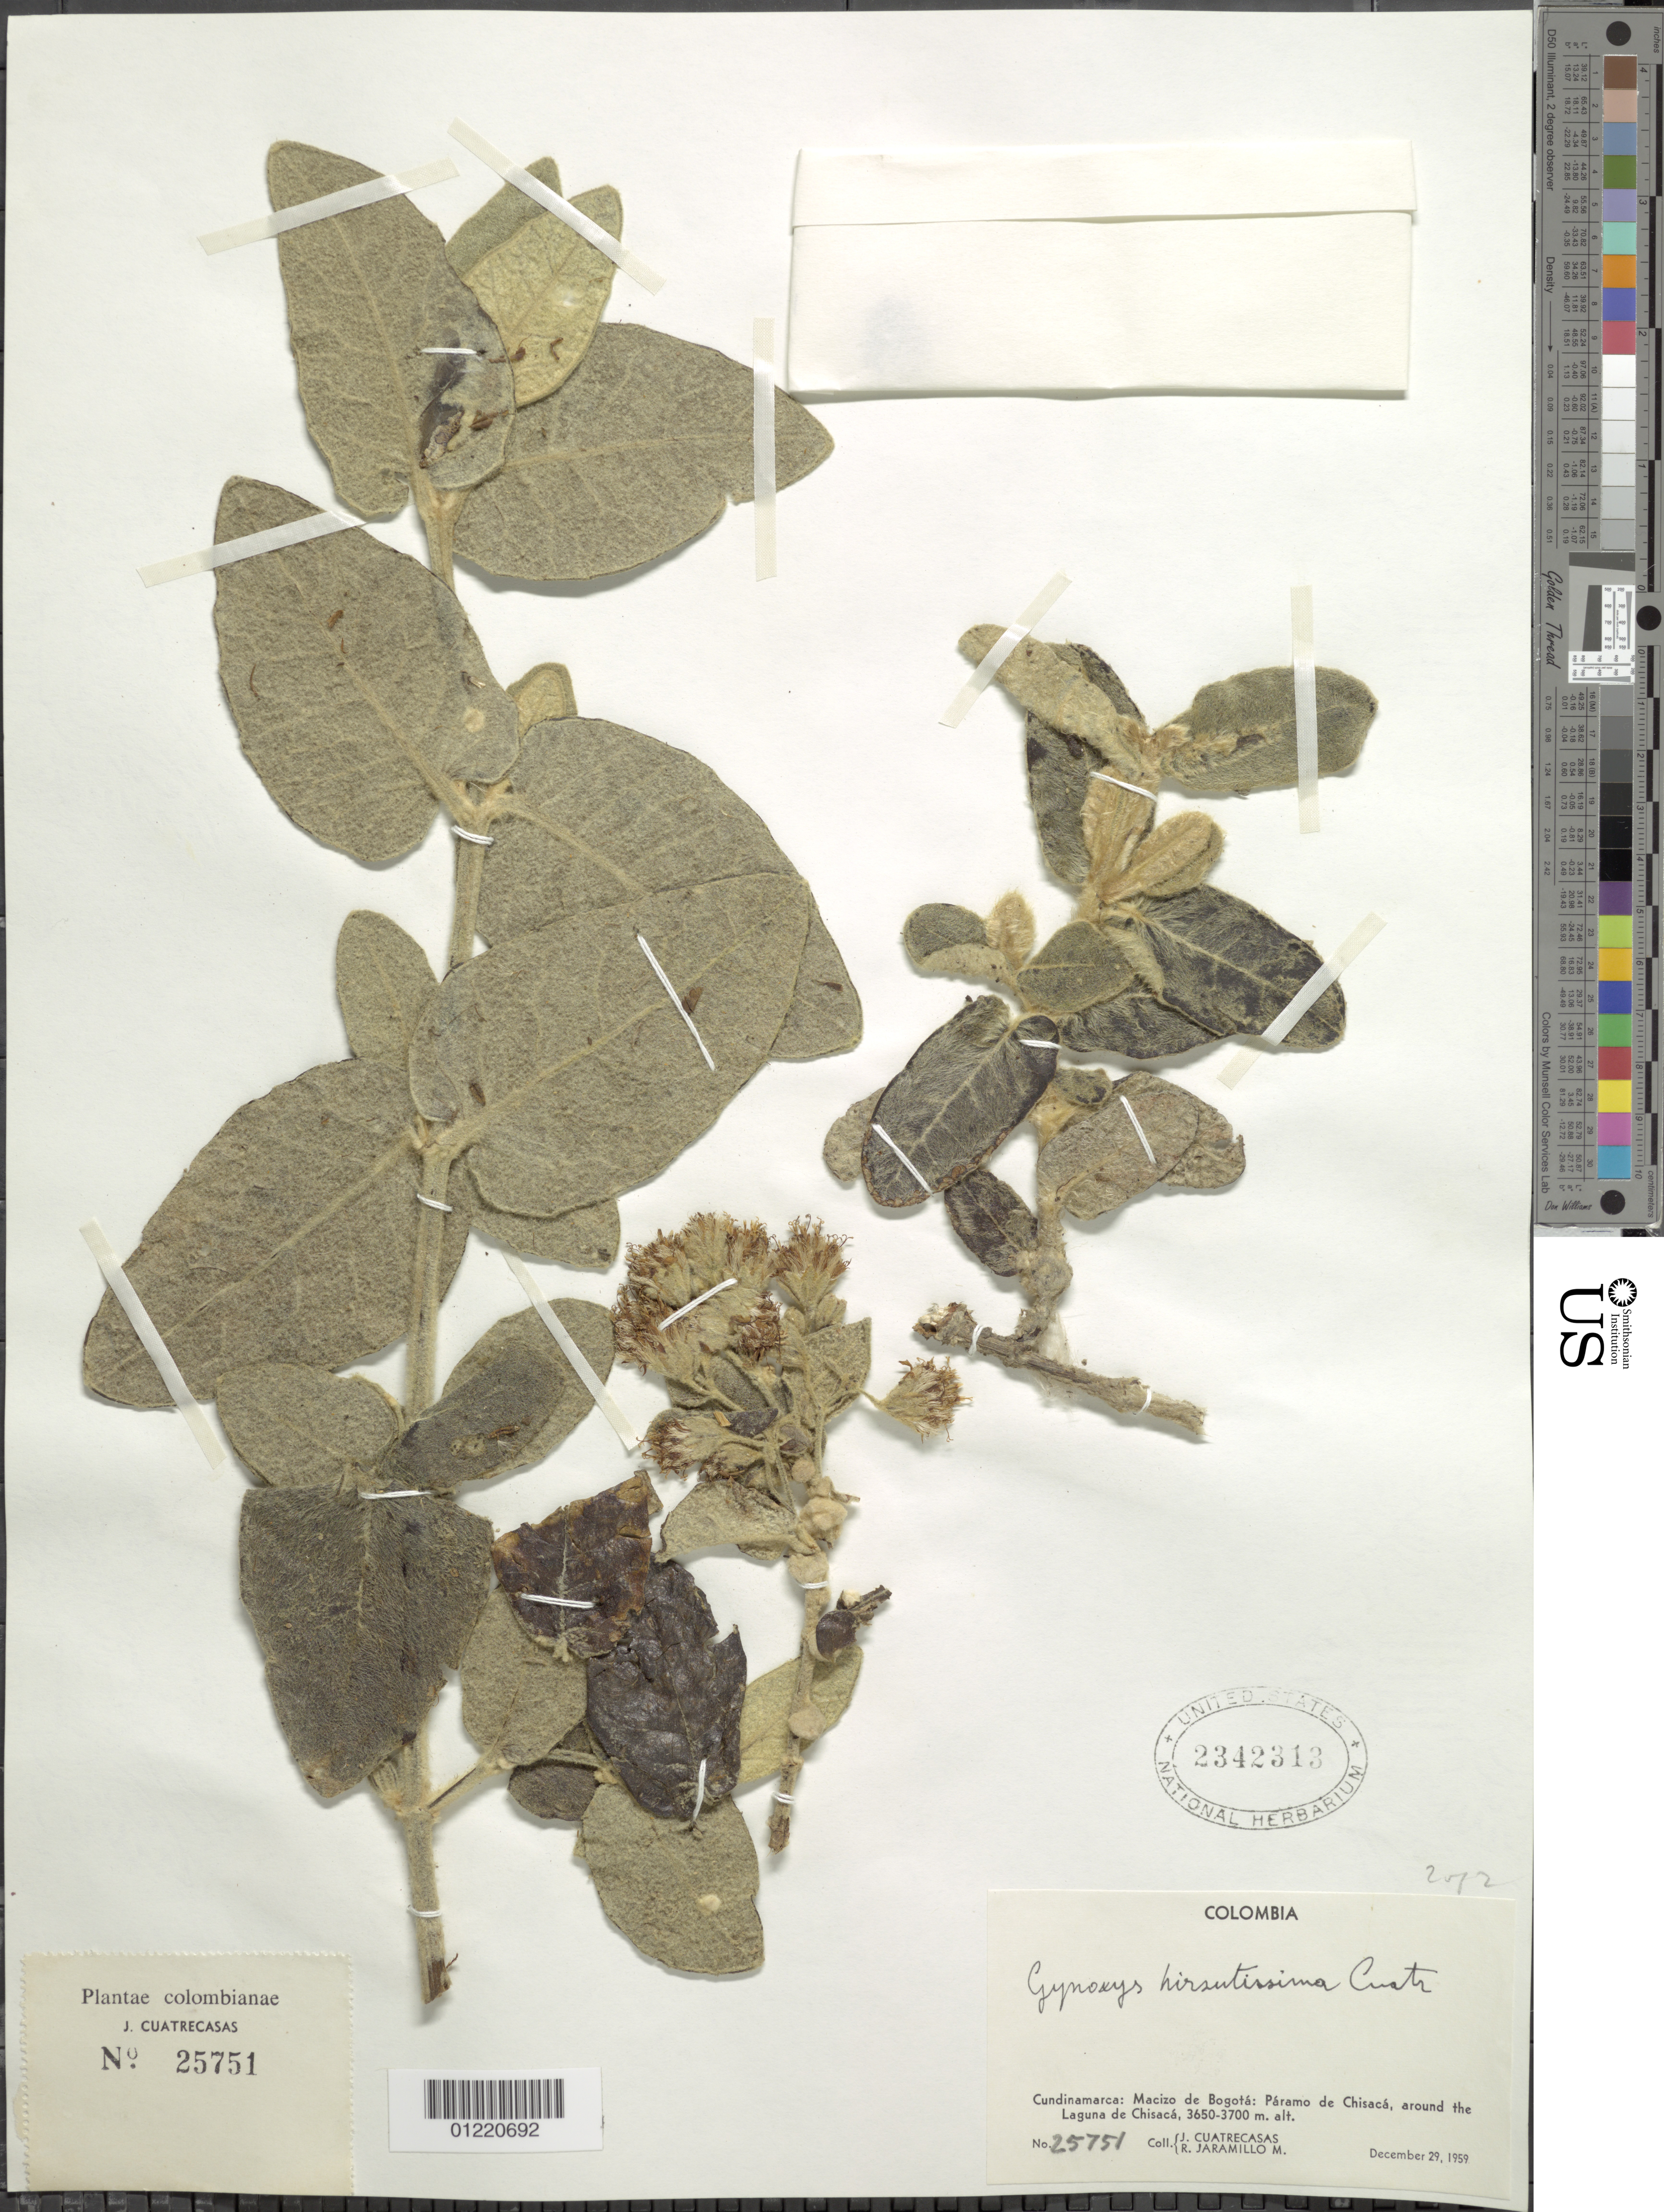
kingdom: Plantae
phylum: Tracheophyta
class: Magnoliopsida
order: Asterales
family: Asteraceae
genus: Gynoxys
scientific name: Gynoxys hirsutissima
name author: Cuatrec.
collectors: J. Cuatrecasas & R. Jaramillo M.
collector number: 25751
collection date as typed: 29 Dec 1959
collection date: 1959-12-29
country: Colombia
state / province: Cundinamarca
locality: Macizo de Bogotá, Páramo de Chisacá, around Laguna de Chisacá.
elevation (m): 3650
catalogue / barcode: US 2342313